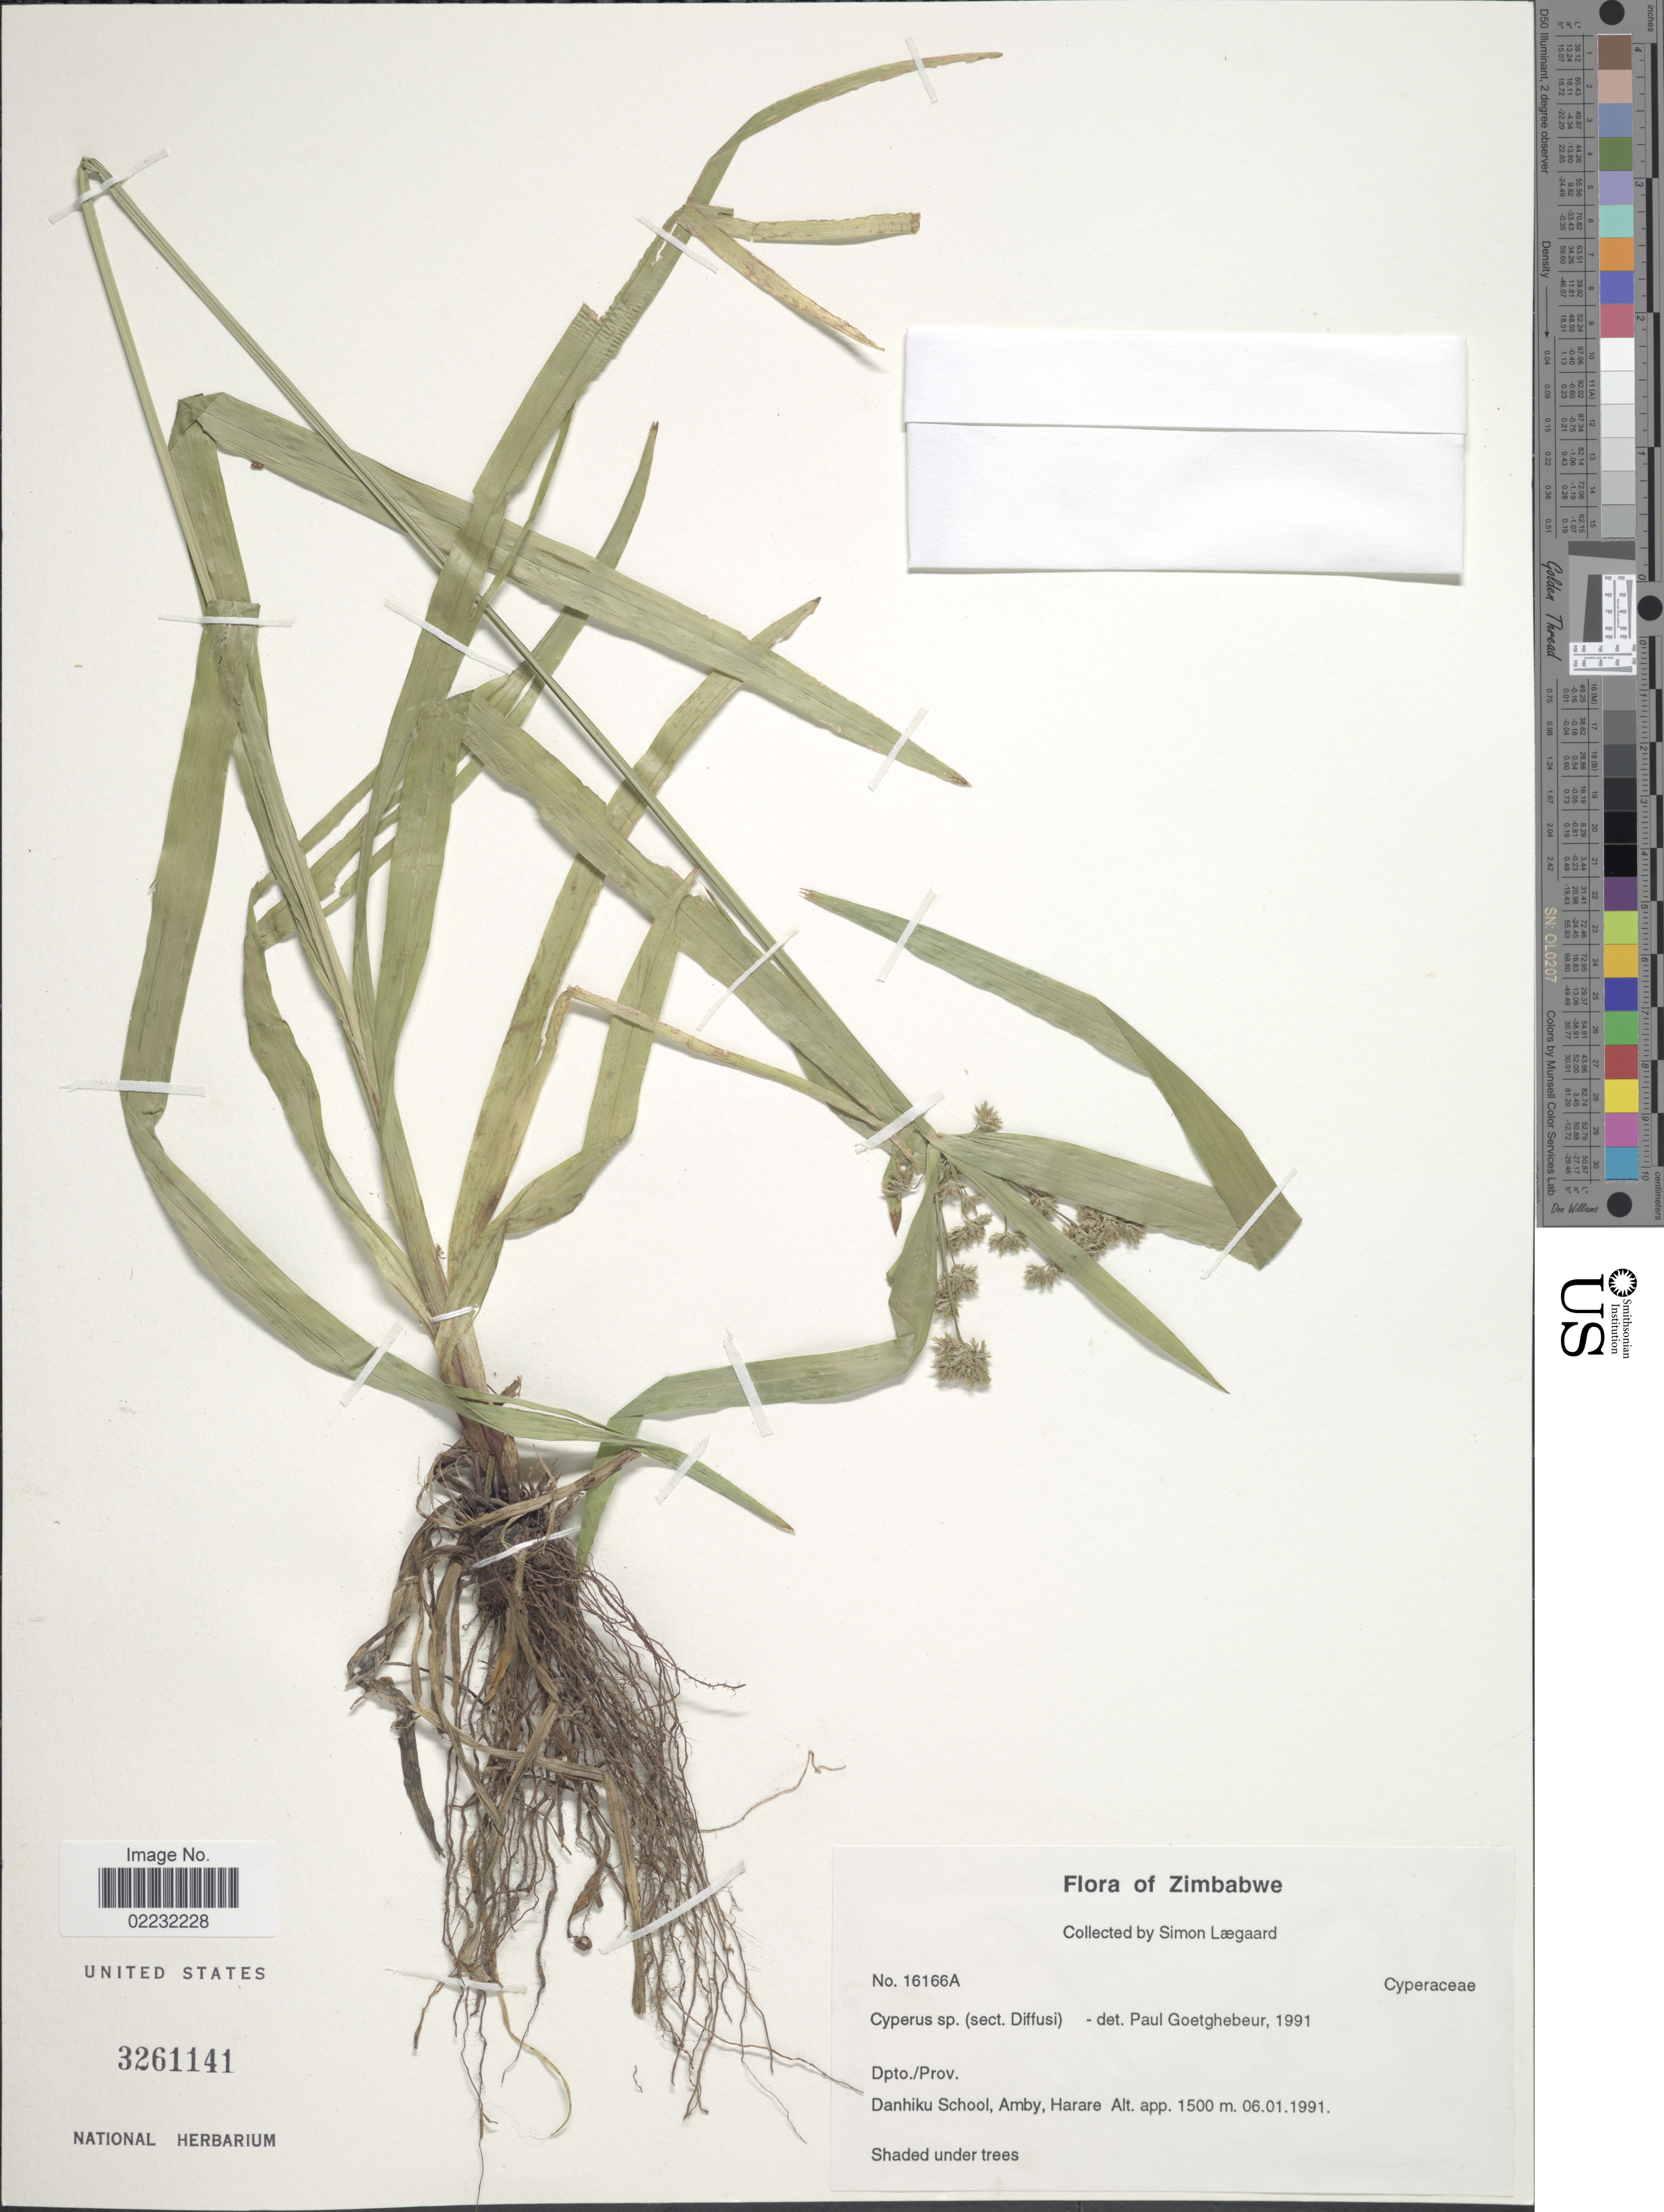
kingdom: Plantae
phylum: Tracheophyta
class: Liliopsida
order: Poales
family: Cyperaceae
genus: Cyperus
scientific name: Cyperus sp.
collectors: S. Lægaard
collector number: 16166A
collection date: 1991-01-06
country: Zimbabwe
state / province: Harare (city)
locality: Dpto./Prov. Danhiku School, Amby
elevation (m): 1500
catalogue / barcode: US 3261141